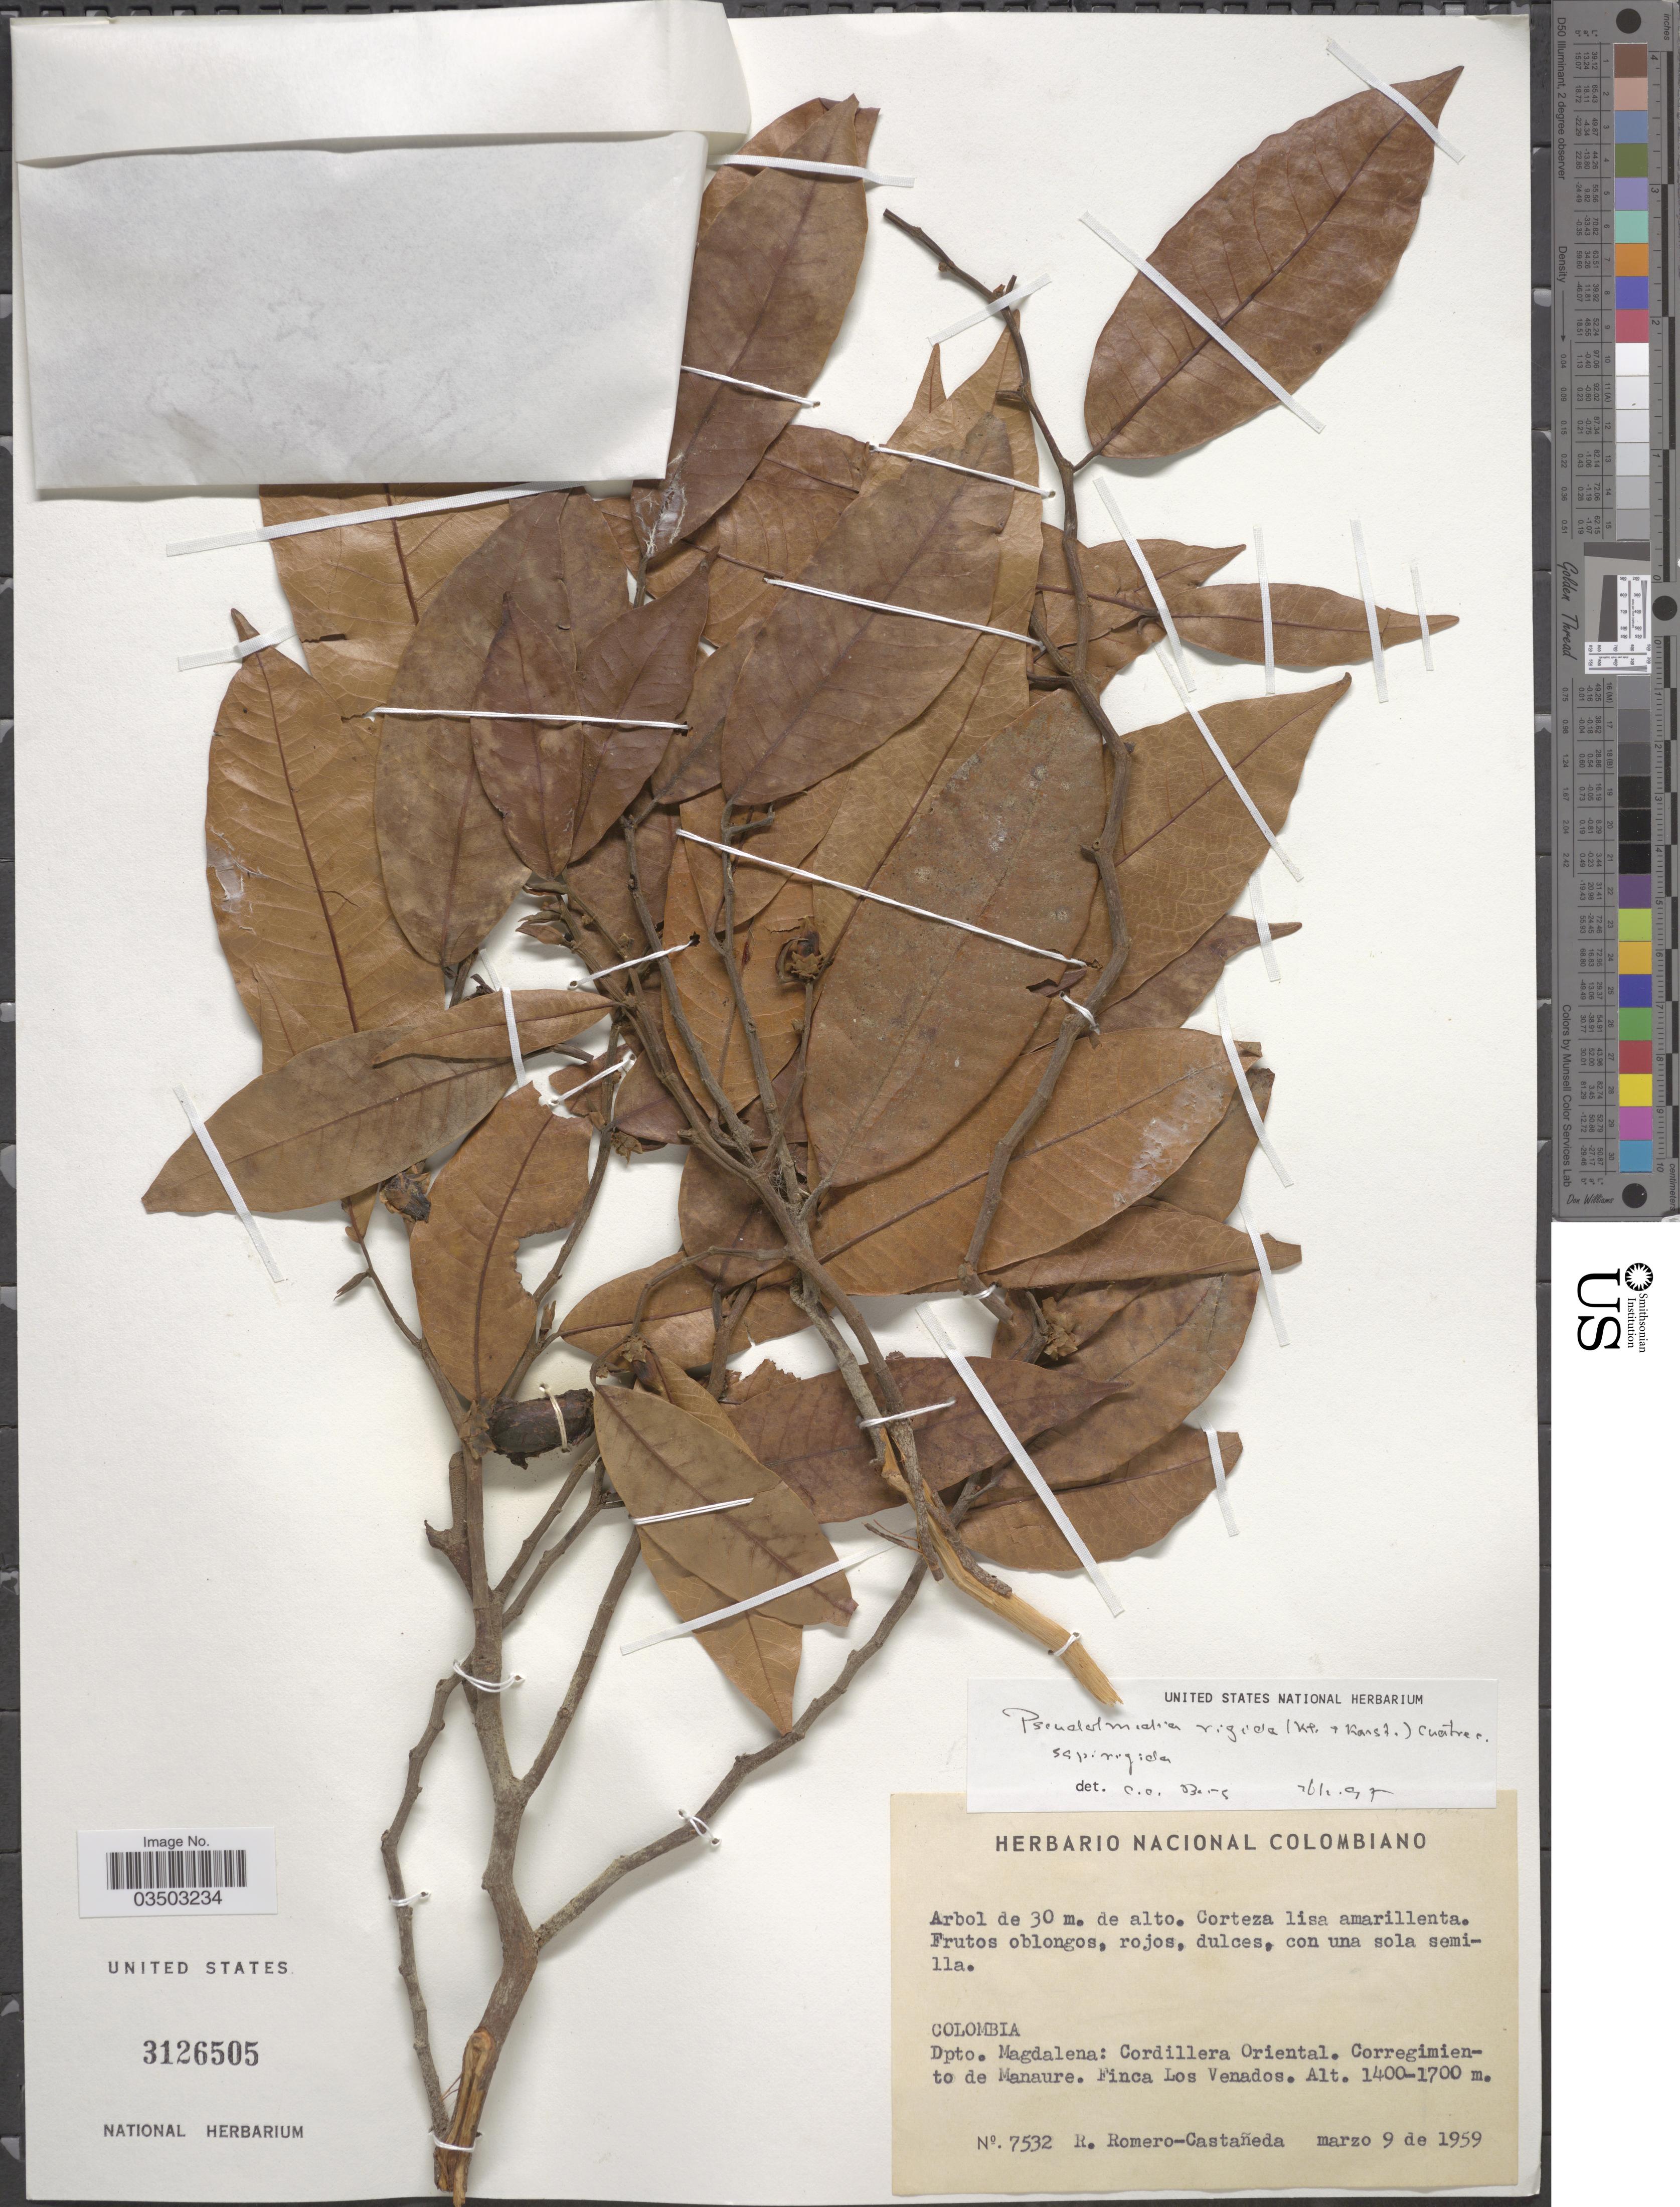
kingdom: Plantae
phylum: Tracheophyta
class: Magnoliopsida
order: Rosales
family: Moraceae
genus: Pseudolmedia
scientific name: Pseudolmedia rigida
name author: (Klotzsch & H. Karst.) Cuatrec.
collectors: R. Romero Castañeda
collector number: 7532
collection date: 1959-03-09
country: Colombia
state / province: Magdalena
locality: Dpto. Magdalena: Cordillera Oriental. Corregimiento de Manaure. Finca Los Venados.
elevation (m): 1400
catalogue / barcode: US 3126505